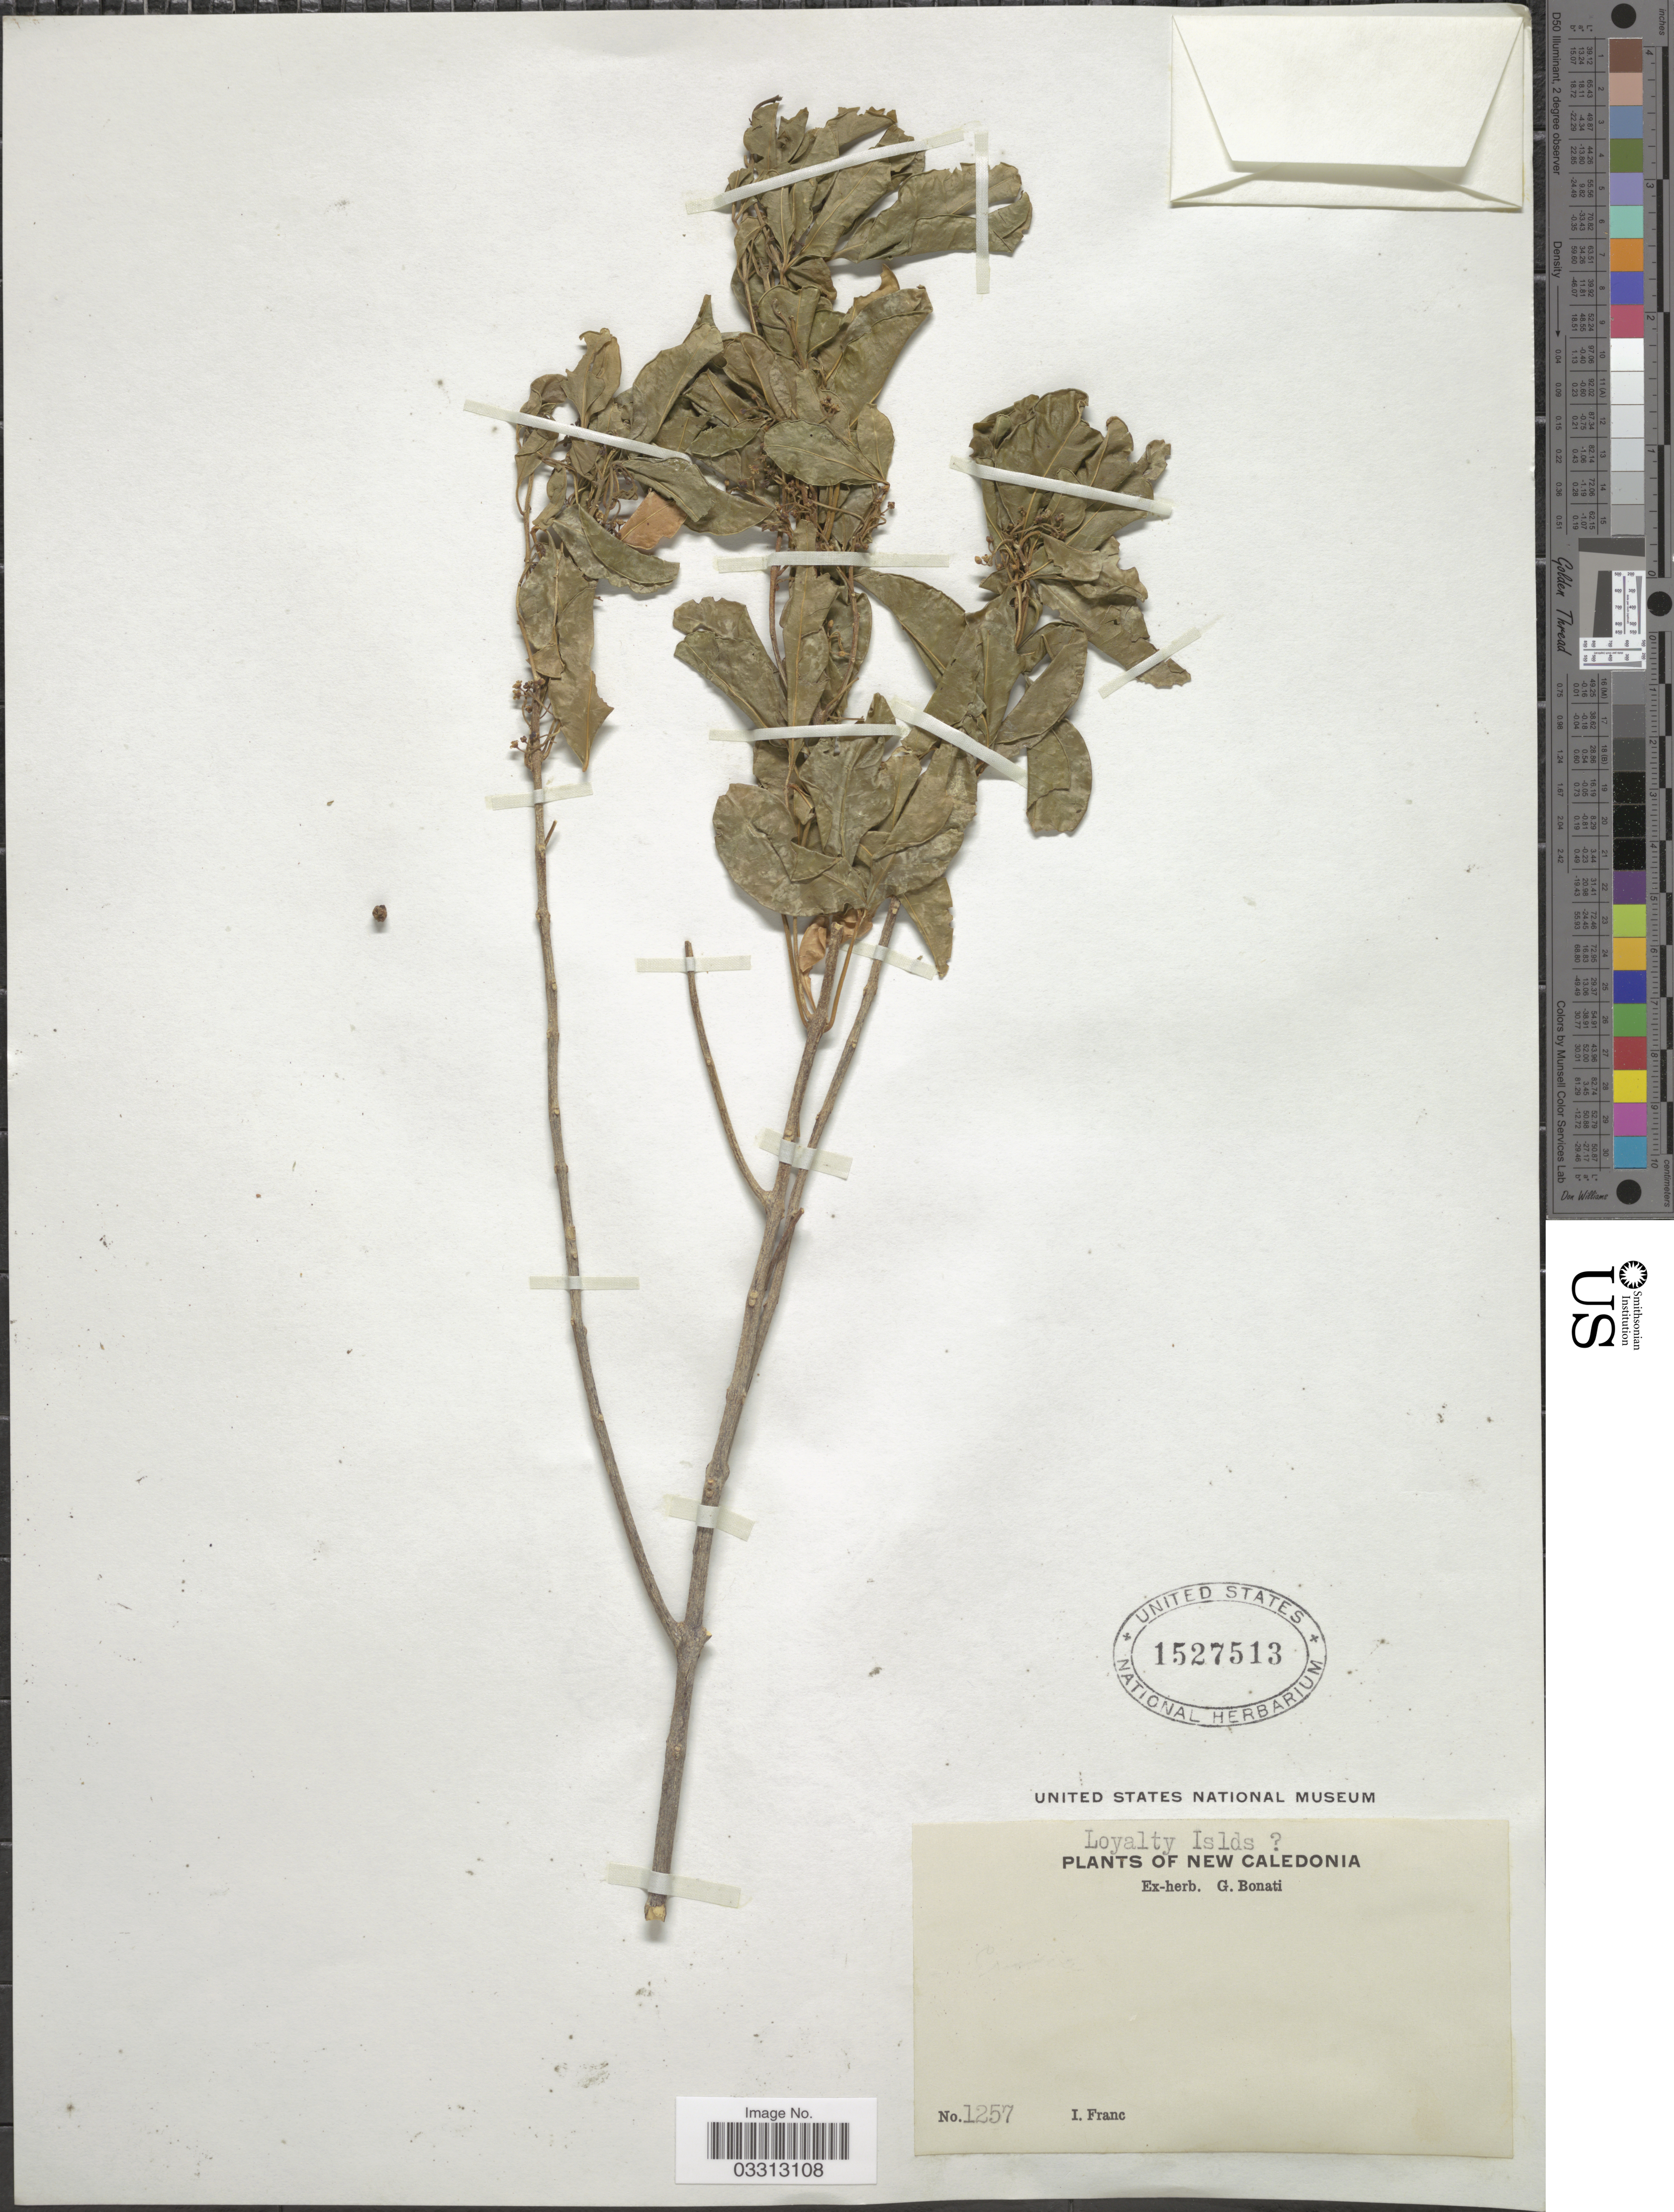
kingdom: Plantae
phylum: Tracheophyta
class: Magnoliopsida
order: Sapindales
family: Rutaceae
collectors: I. Franc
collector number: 1257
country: New Caledonia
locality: Loyalty Islds [unsure placement]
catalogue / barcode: US 1527513